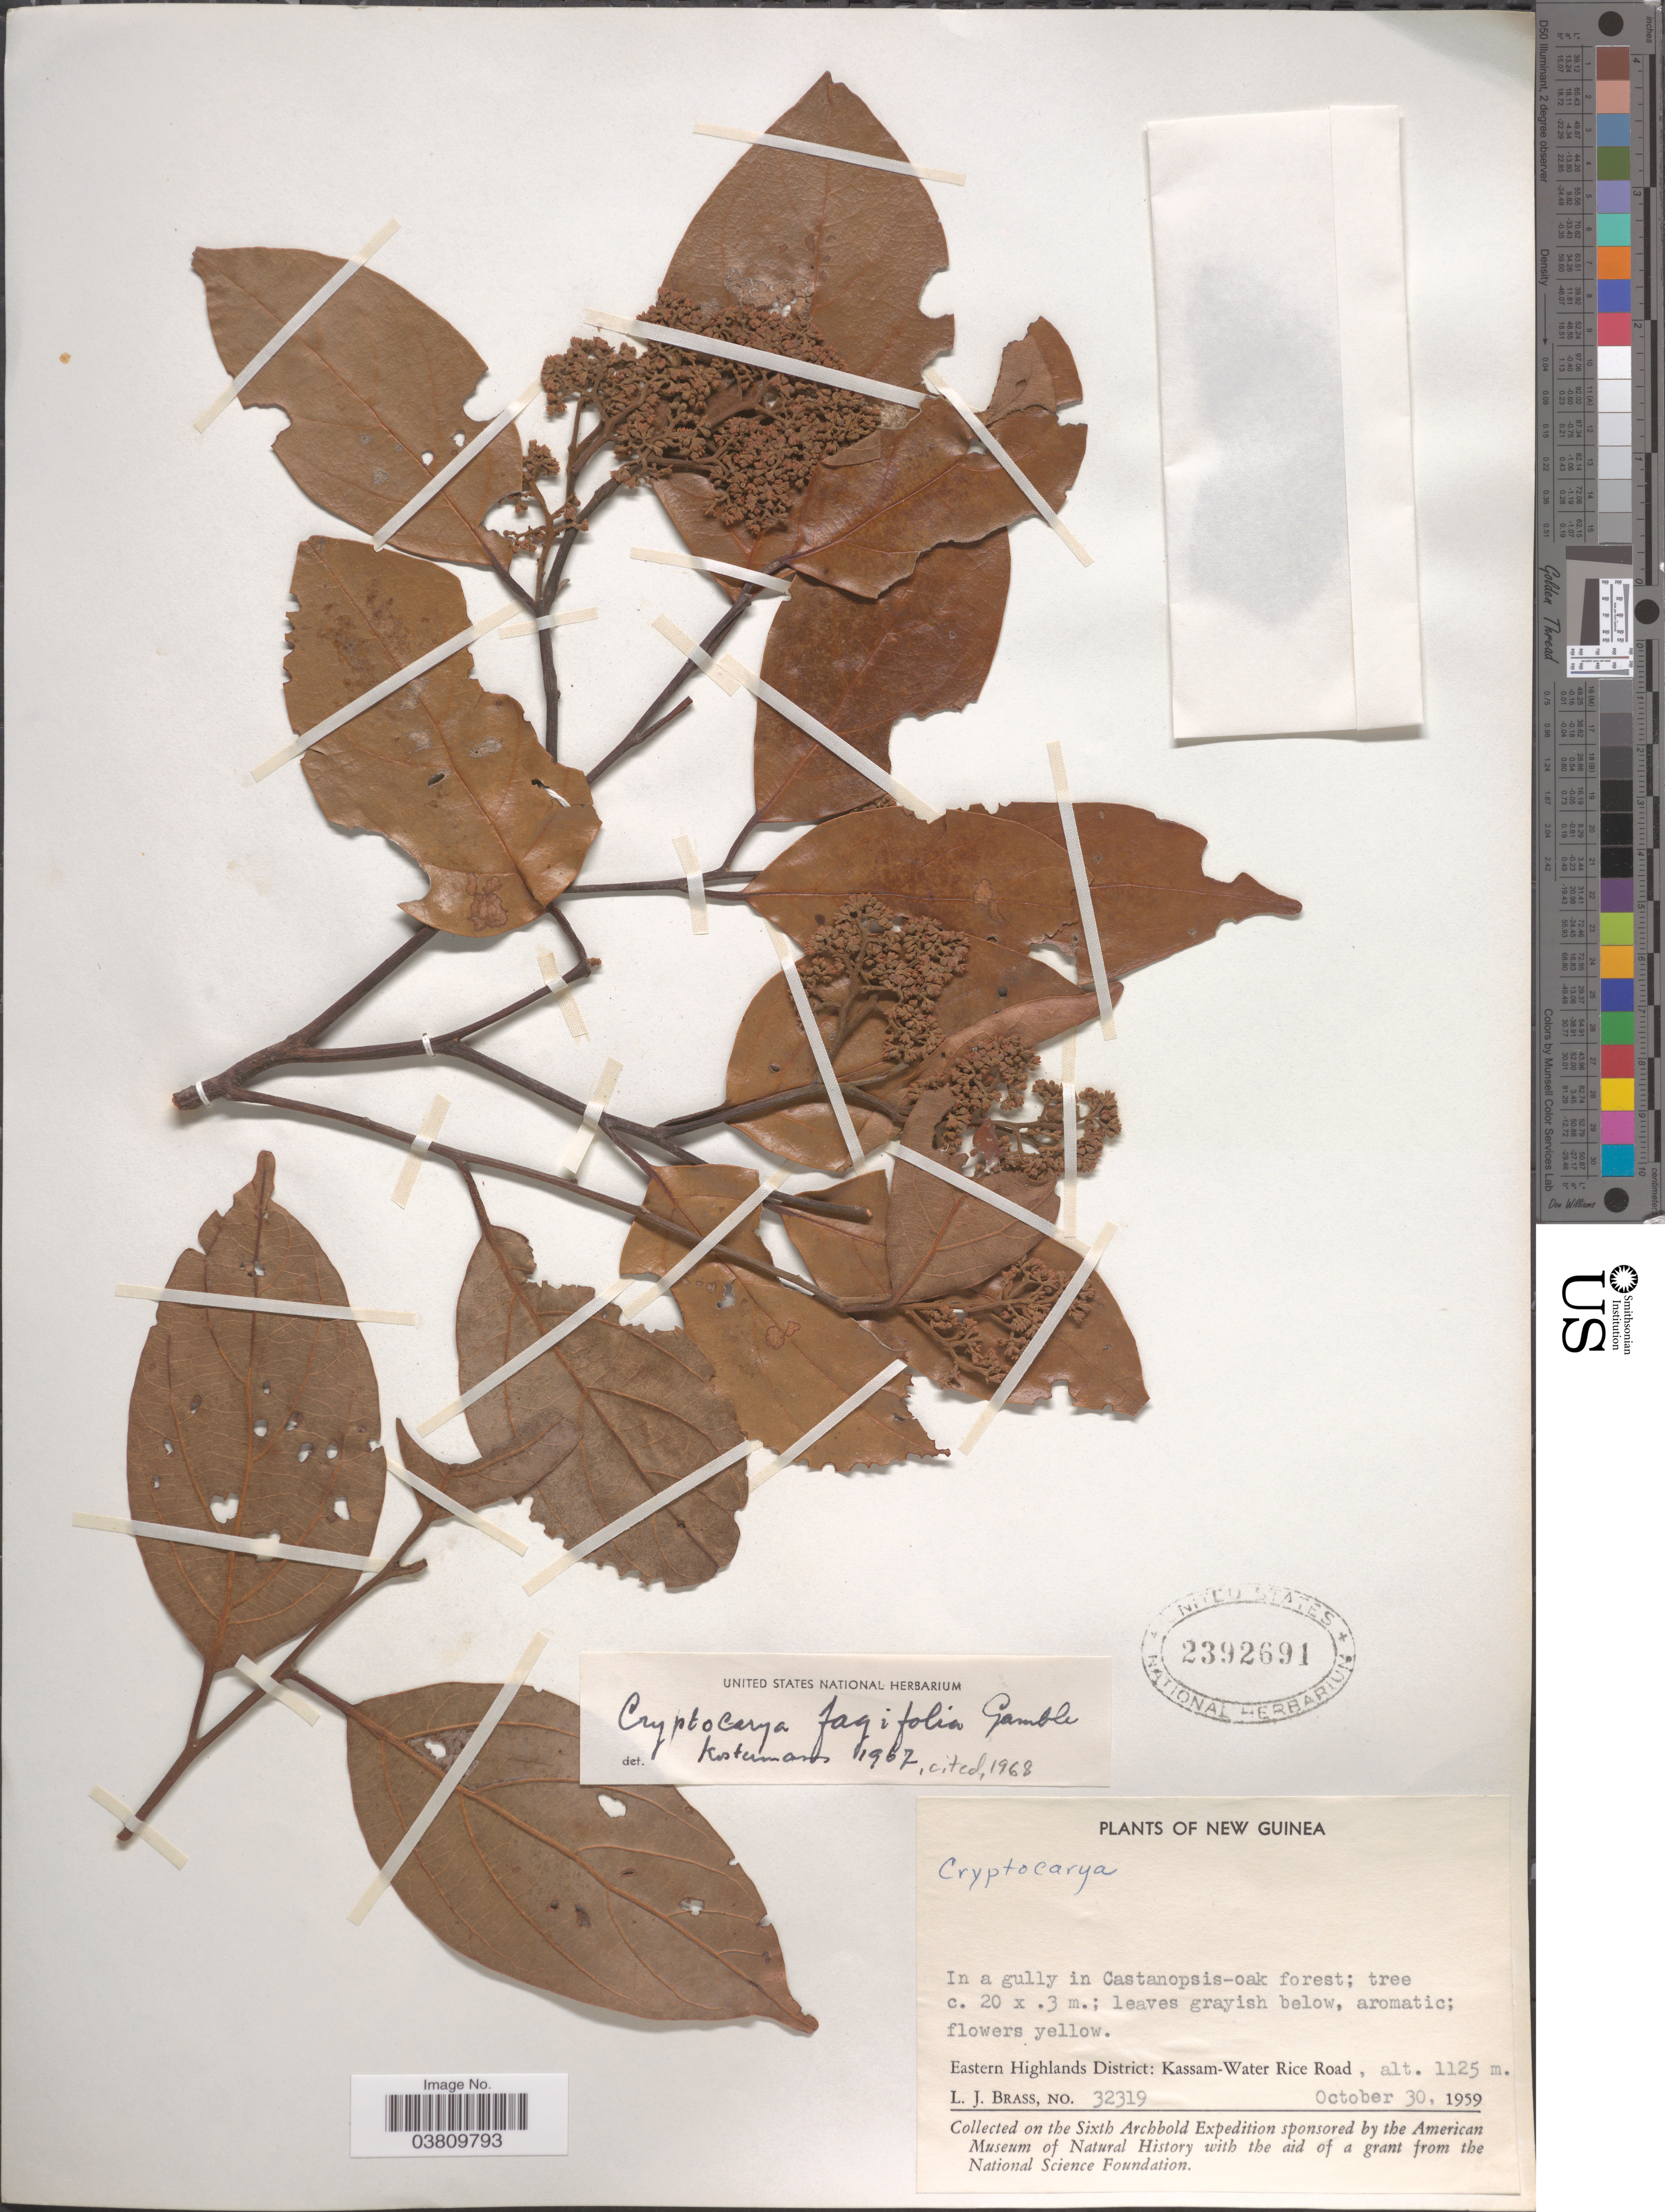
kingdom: Plantae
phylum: Tracheophyta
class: Magnoliopsida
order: Laurales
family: Lauraceae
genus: Cryptocarya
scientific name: Cryptocarya fagifolia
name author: Gamble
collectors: L. J. Brass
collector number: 32319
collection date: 1959-10-30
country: Papua New Guinea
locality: New Guinea. Eastern Highlands District: Kassam-Water Rice Road.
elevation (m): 1125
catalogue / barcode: US 2392691